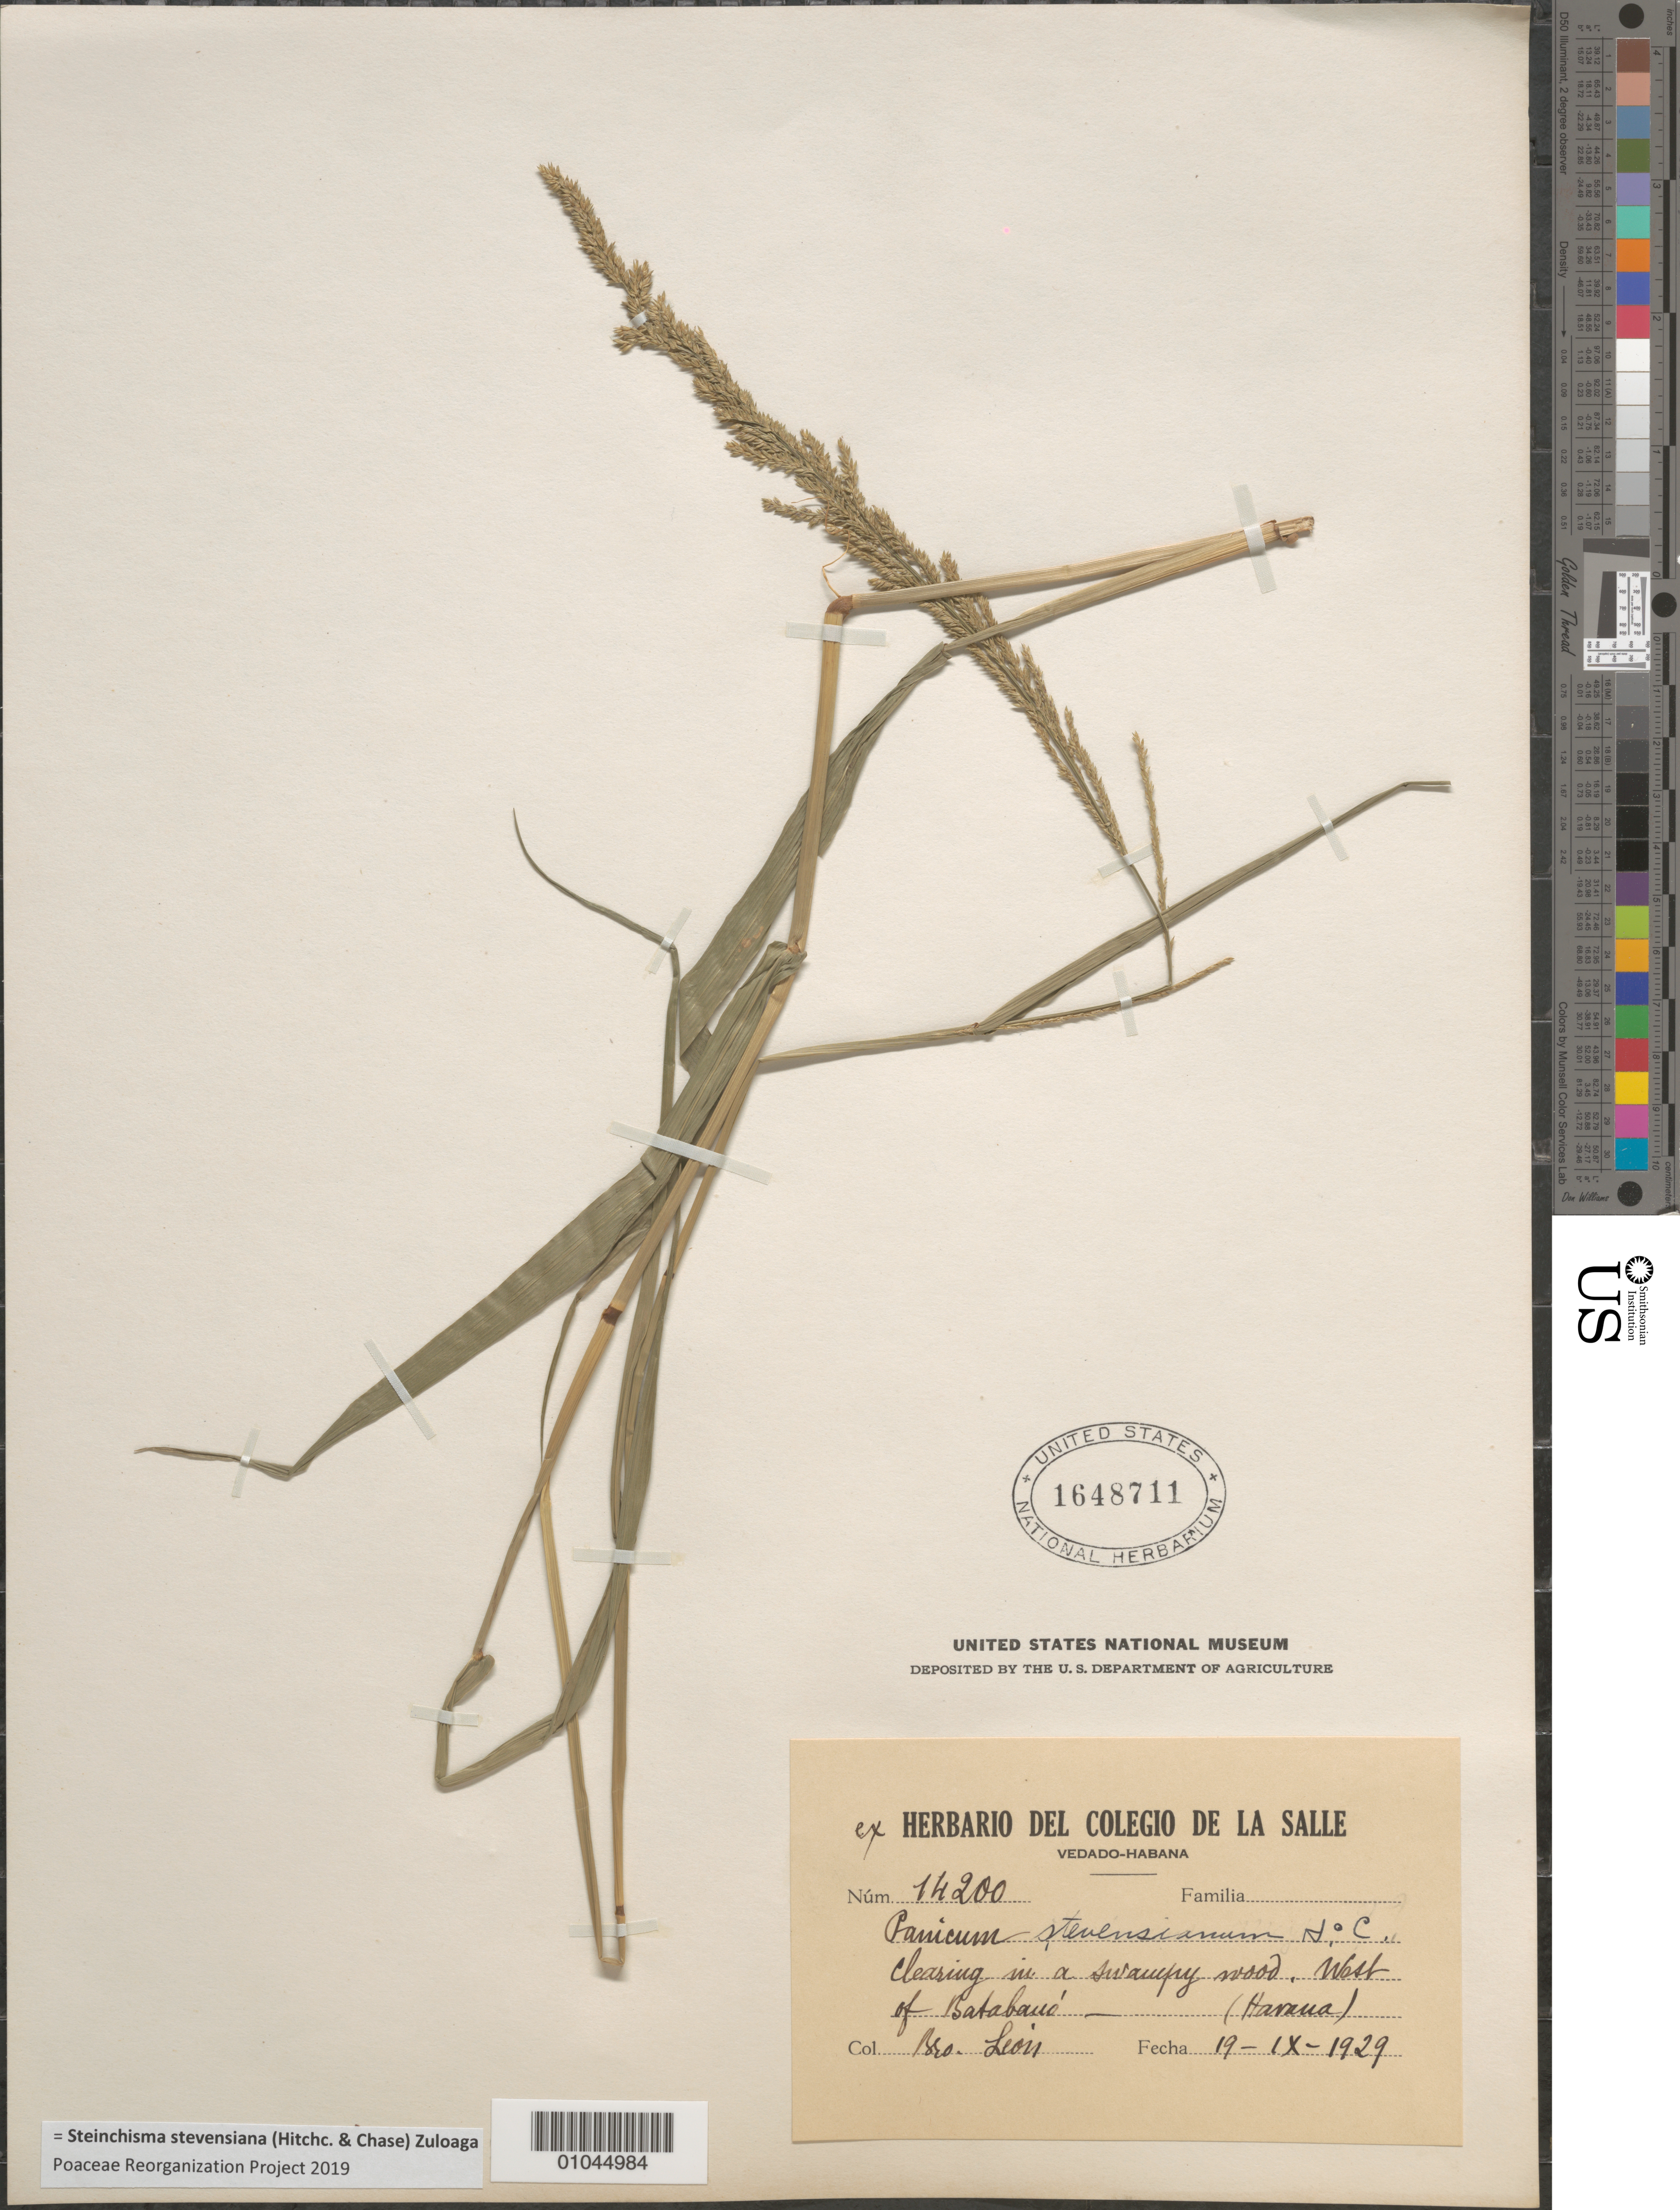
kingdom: Plantae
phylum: Tracheophyta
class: Liliopsida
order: Poales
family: Poaceae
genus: Panicum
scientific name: Panicum stevensianum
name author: Hitchc. & Chase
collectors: Bro. León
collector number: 14200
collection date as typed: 19 Sep 1929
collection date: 1929-09-19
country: Cuba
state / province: La Habana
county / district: Batabanó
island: Cuba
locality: W of Batabano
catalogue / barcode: US 1648711